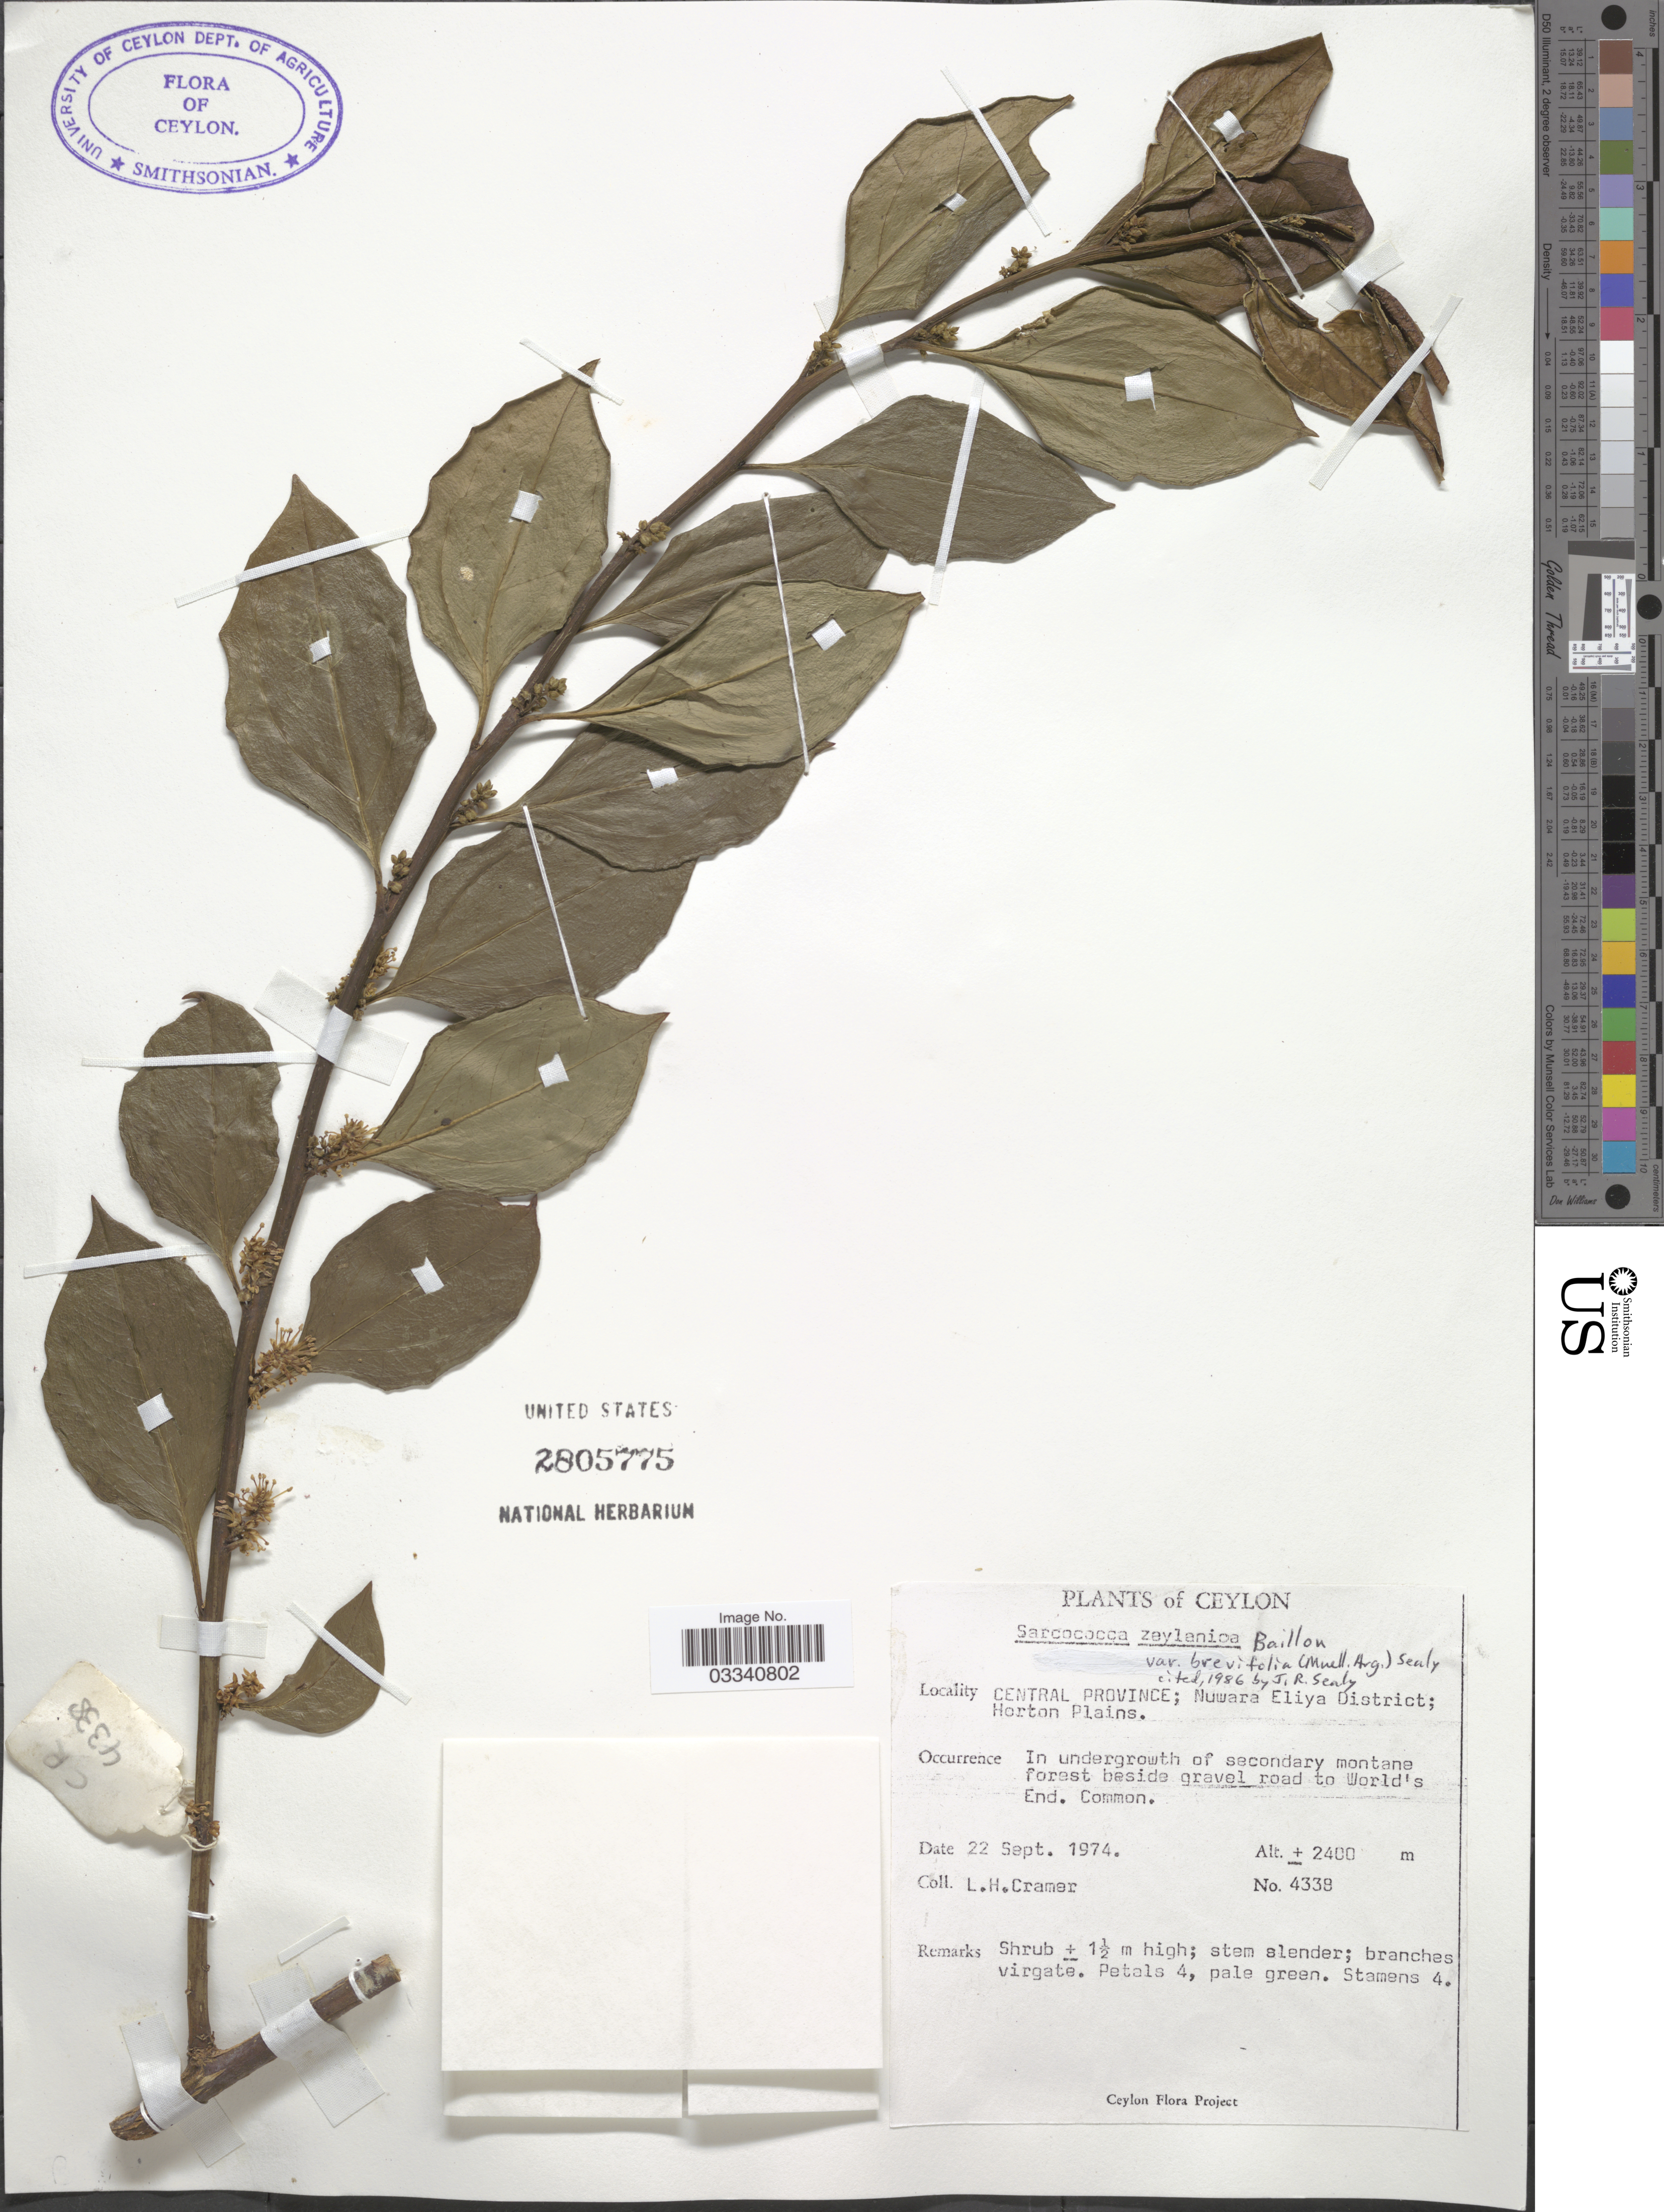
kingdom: Plantae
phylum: Tracheophyta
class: Magnoliopsida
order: Buxales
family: Buxaceae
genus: Sarcococca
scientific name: Sarcococca zeylanica var. brevifolia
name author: (Müll. Arg.) Sealy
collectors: L. H. Cramer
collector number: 4338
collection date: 1974-09-22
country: Sri Lanka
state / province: Central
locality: Ceylon. Nuwara Eliya District; Horton Plains.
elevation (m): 2400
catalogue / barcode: US 2805775